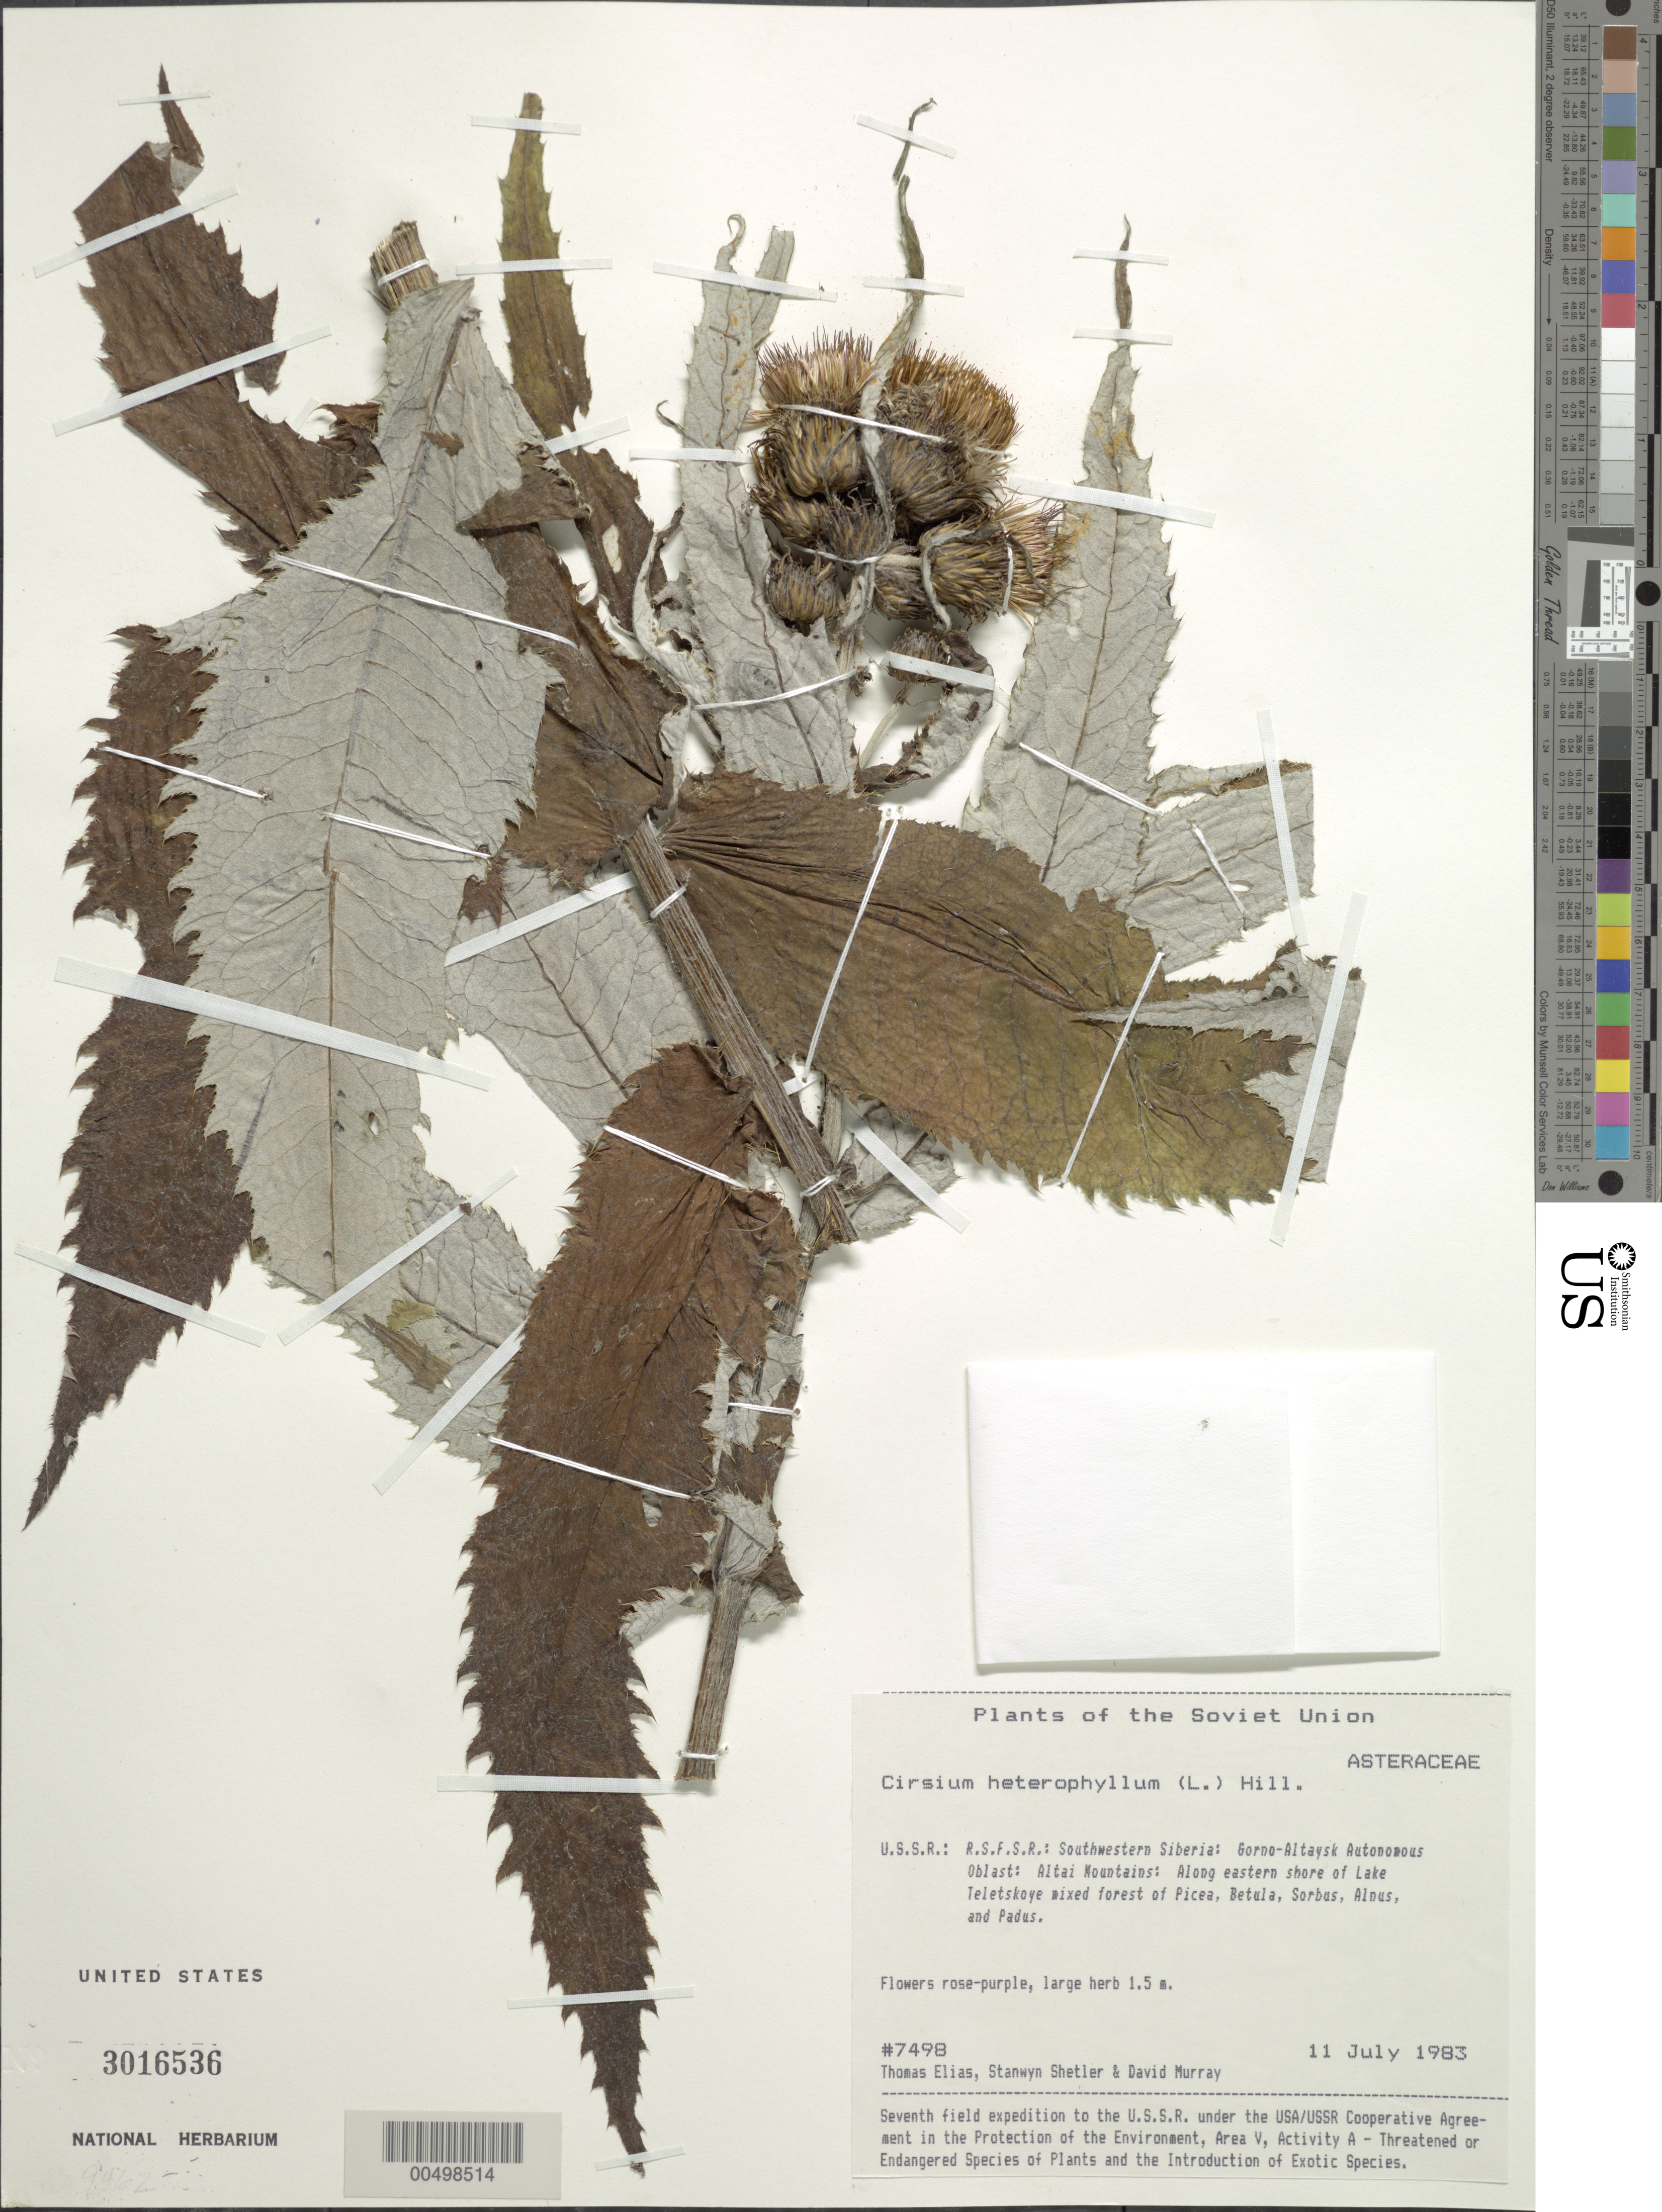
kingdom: Plantae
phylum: Tracheophyta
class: Magnoliopsida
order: Asterales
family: Asteraceae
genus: Cirsium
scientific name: Cirsium heterophyllum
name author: (L.) Hill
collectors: T. Elias, S. Shetler & D. F. Murray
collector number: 7498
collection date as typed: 11 Jul 1983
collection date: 1983-07-11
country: Russian Federation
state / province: Altai Republic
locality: Altai Mountains, along eastern shore of Lake Teletskoye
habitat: mixed forest of Picea, Betula, Sorbus, Alnus, and Padus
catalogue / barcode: US 3016536